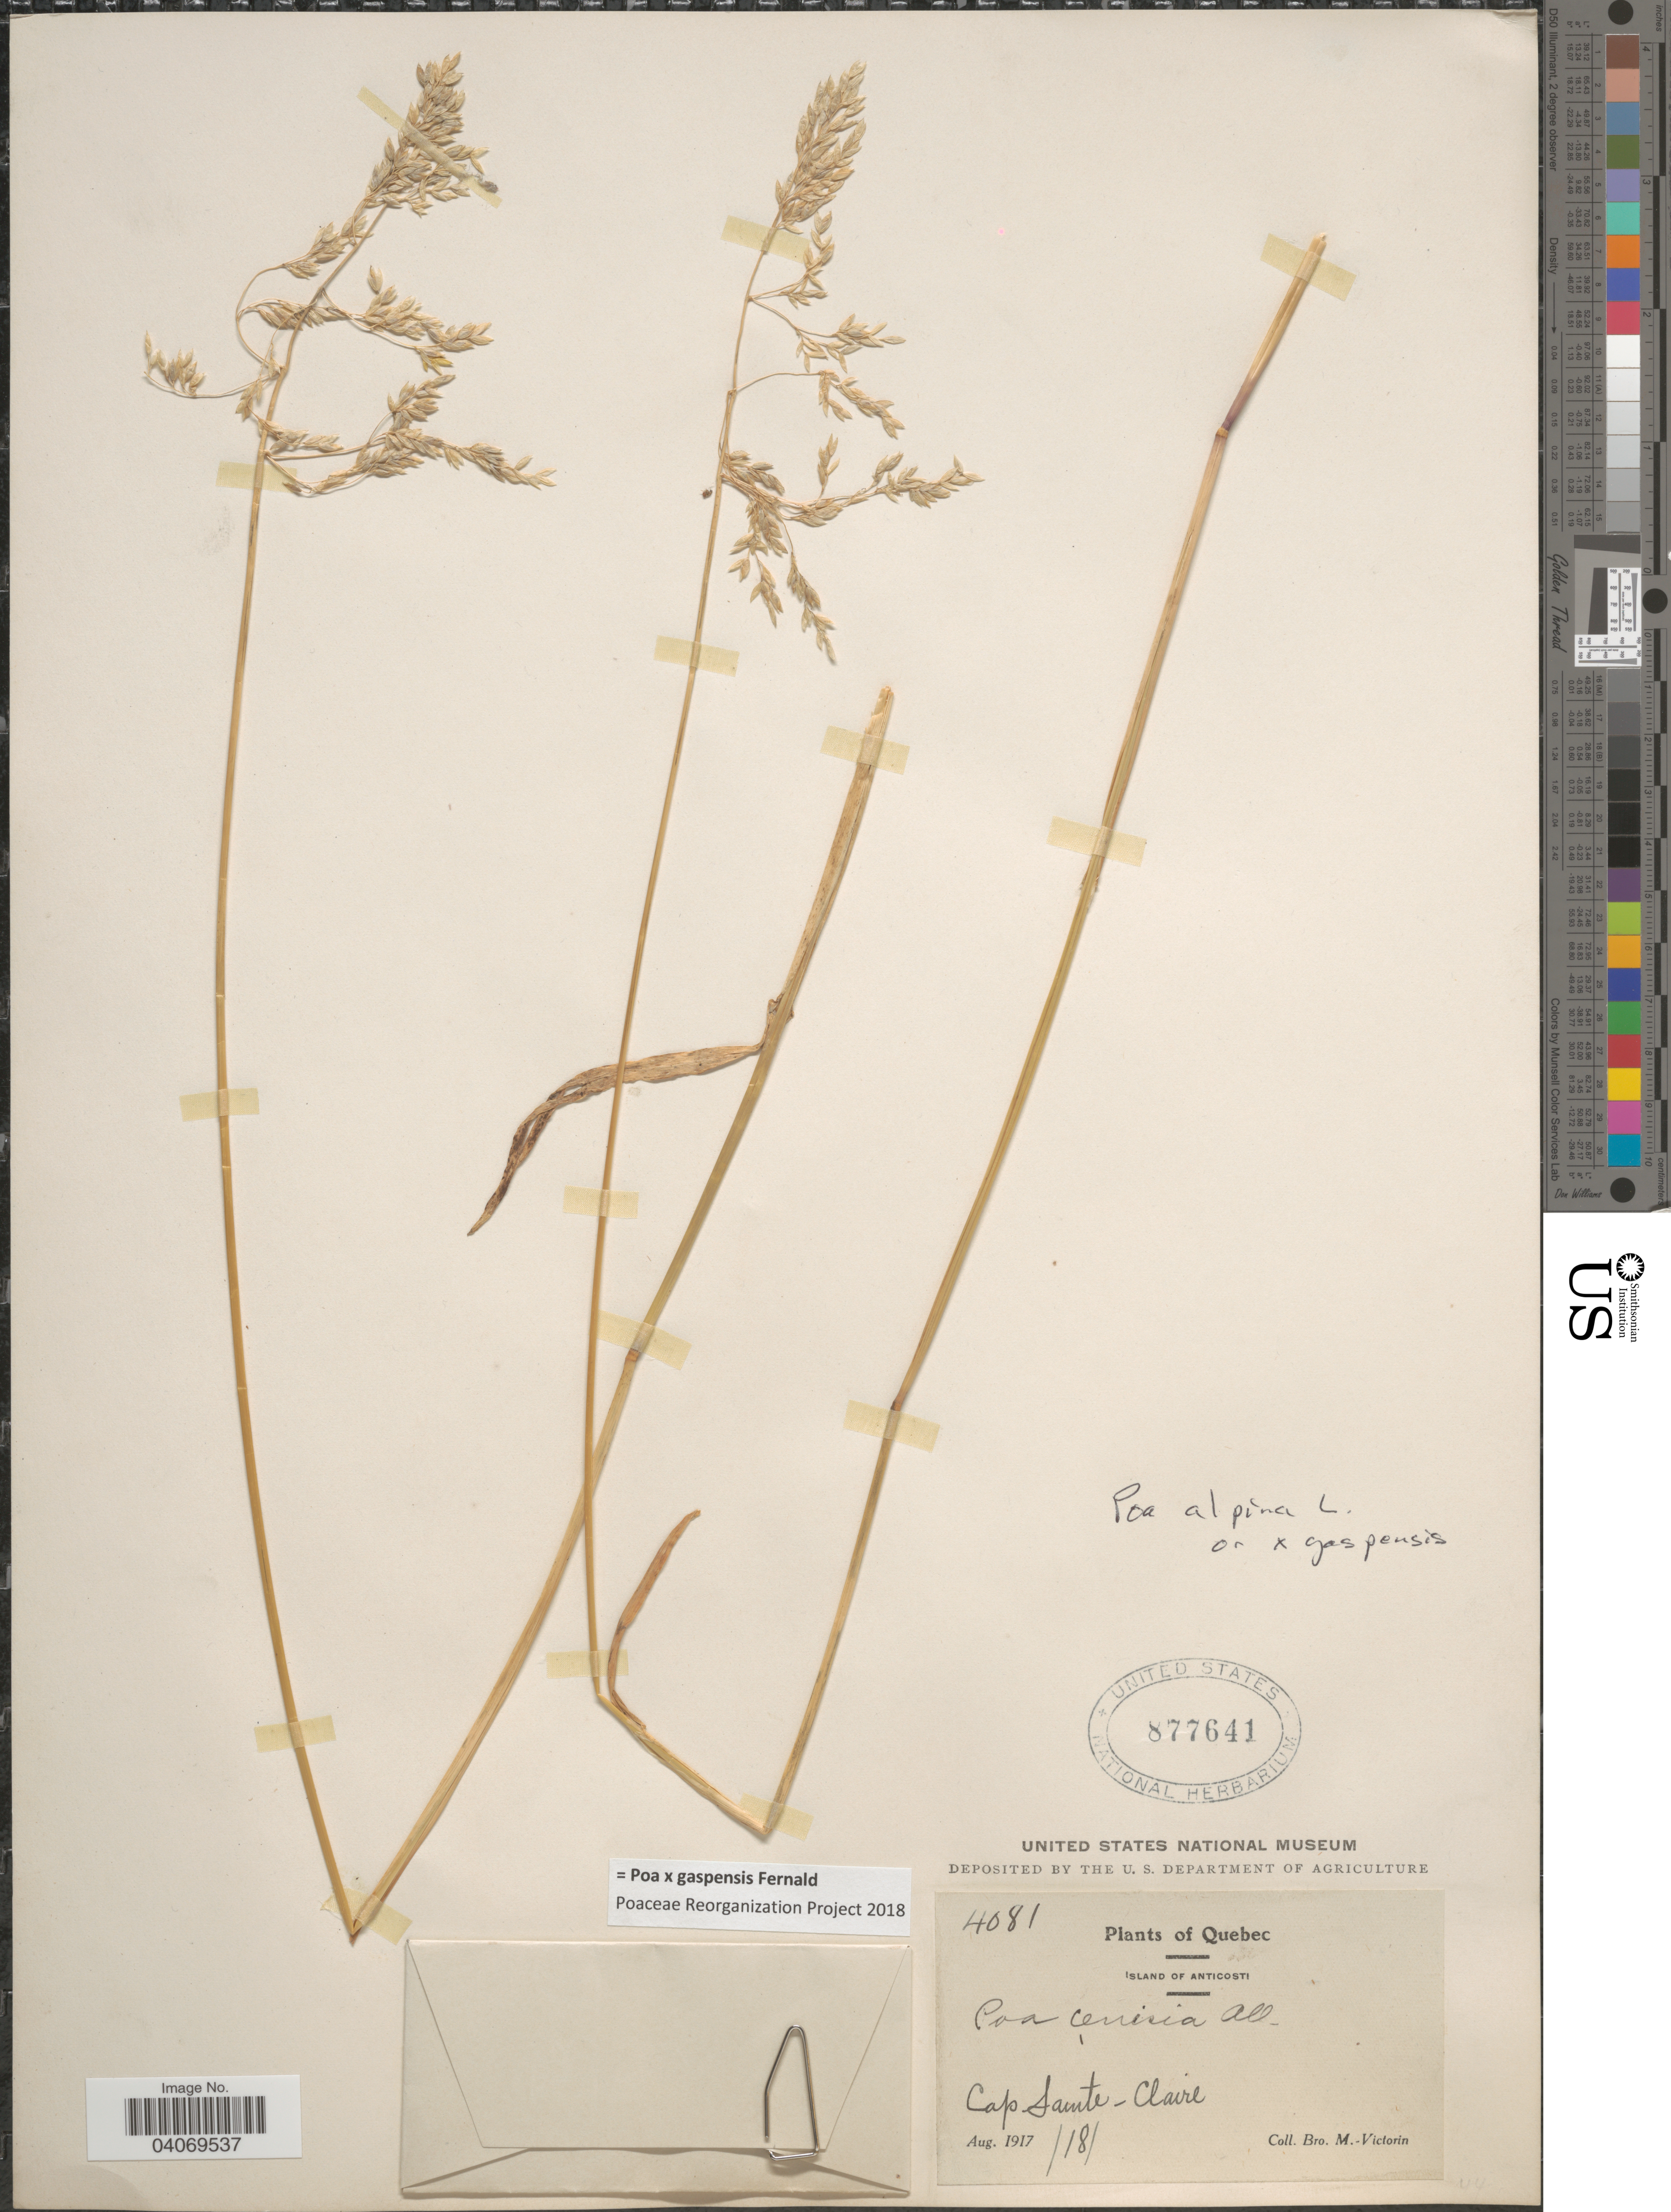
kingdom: Plantae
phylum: Tracheophyta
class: Liliopsida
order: Poales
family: Poaceae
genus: Poa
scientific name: Poa x gaspensis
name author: Fernald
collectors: Fr. Marie-Victorin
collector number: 4081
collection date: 1917-08-18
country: Canada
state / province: Quebec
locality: Island of Anticosti. Cap Sainte - Claire.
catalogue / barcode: US 877641